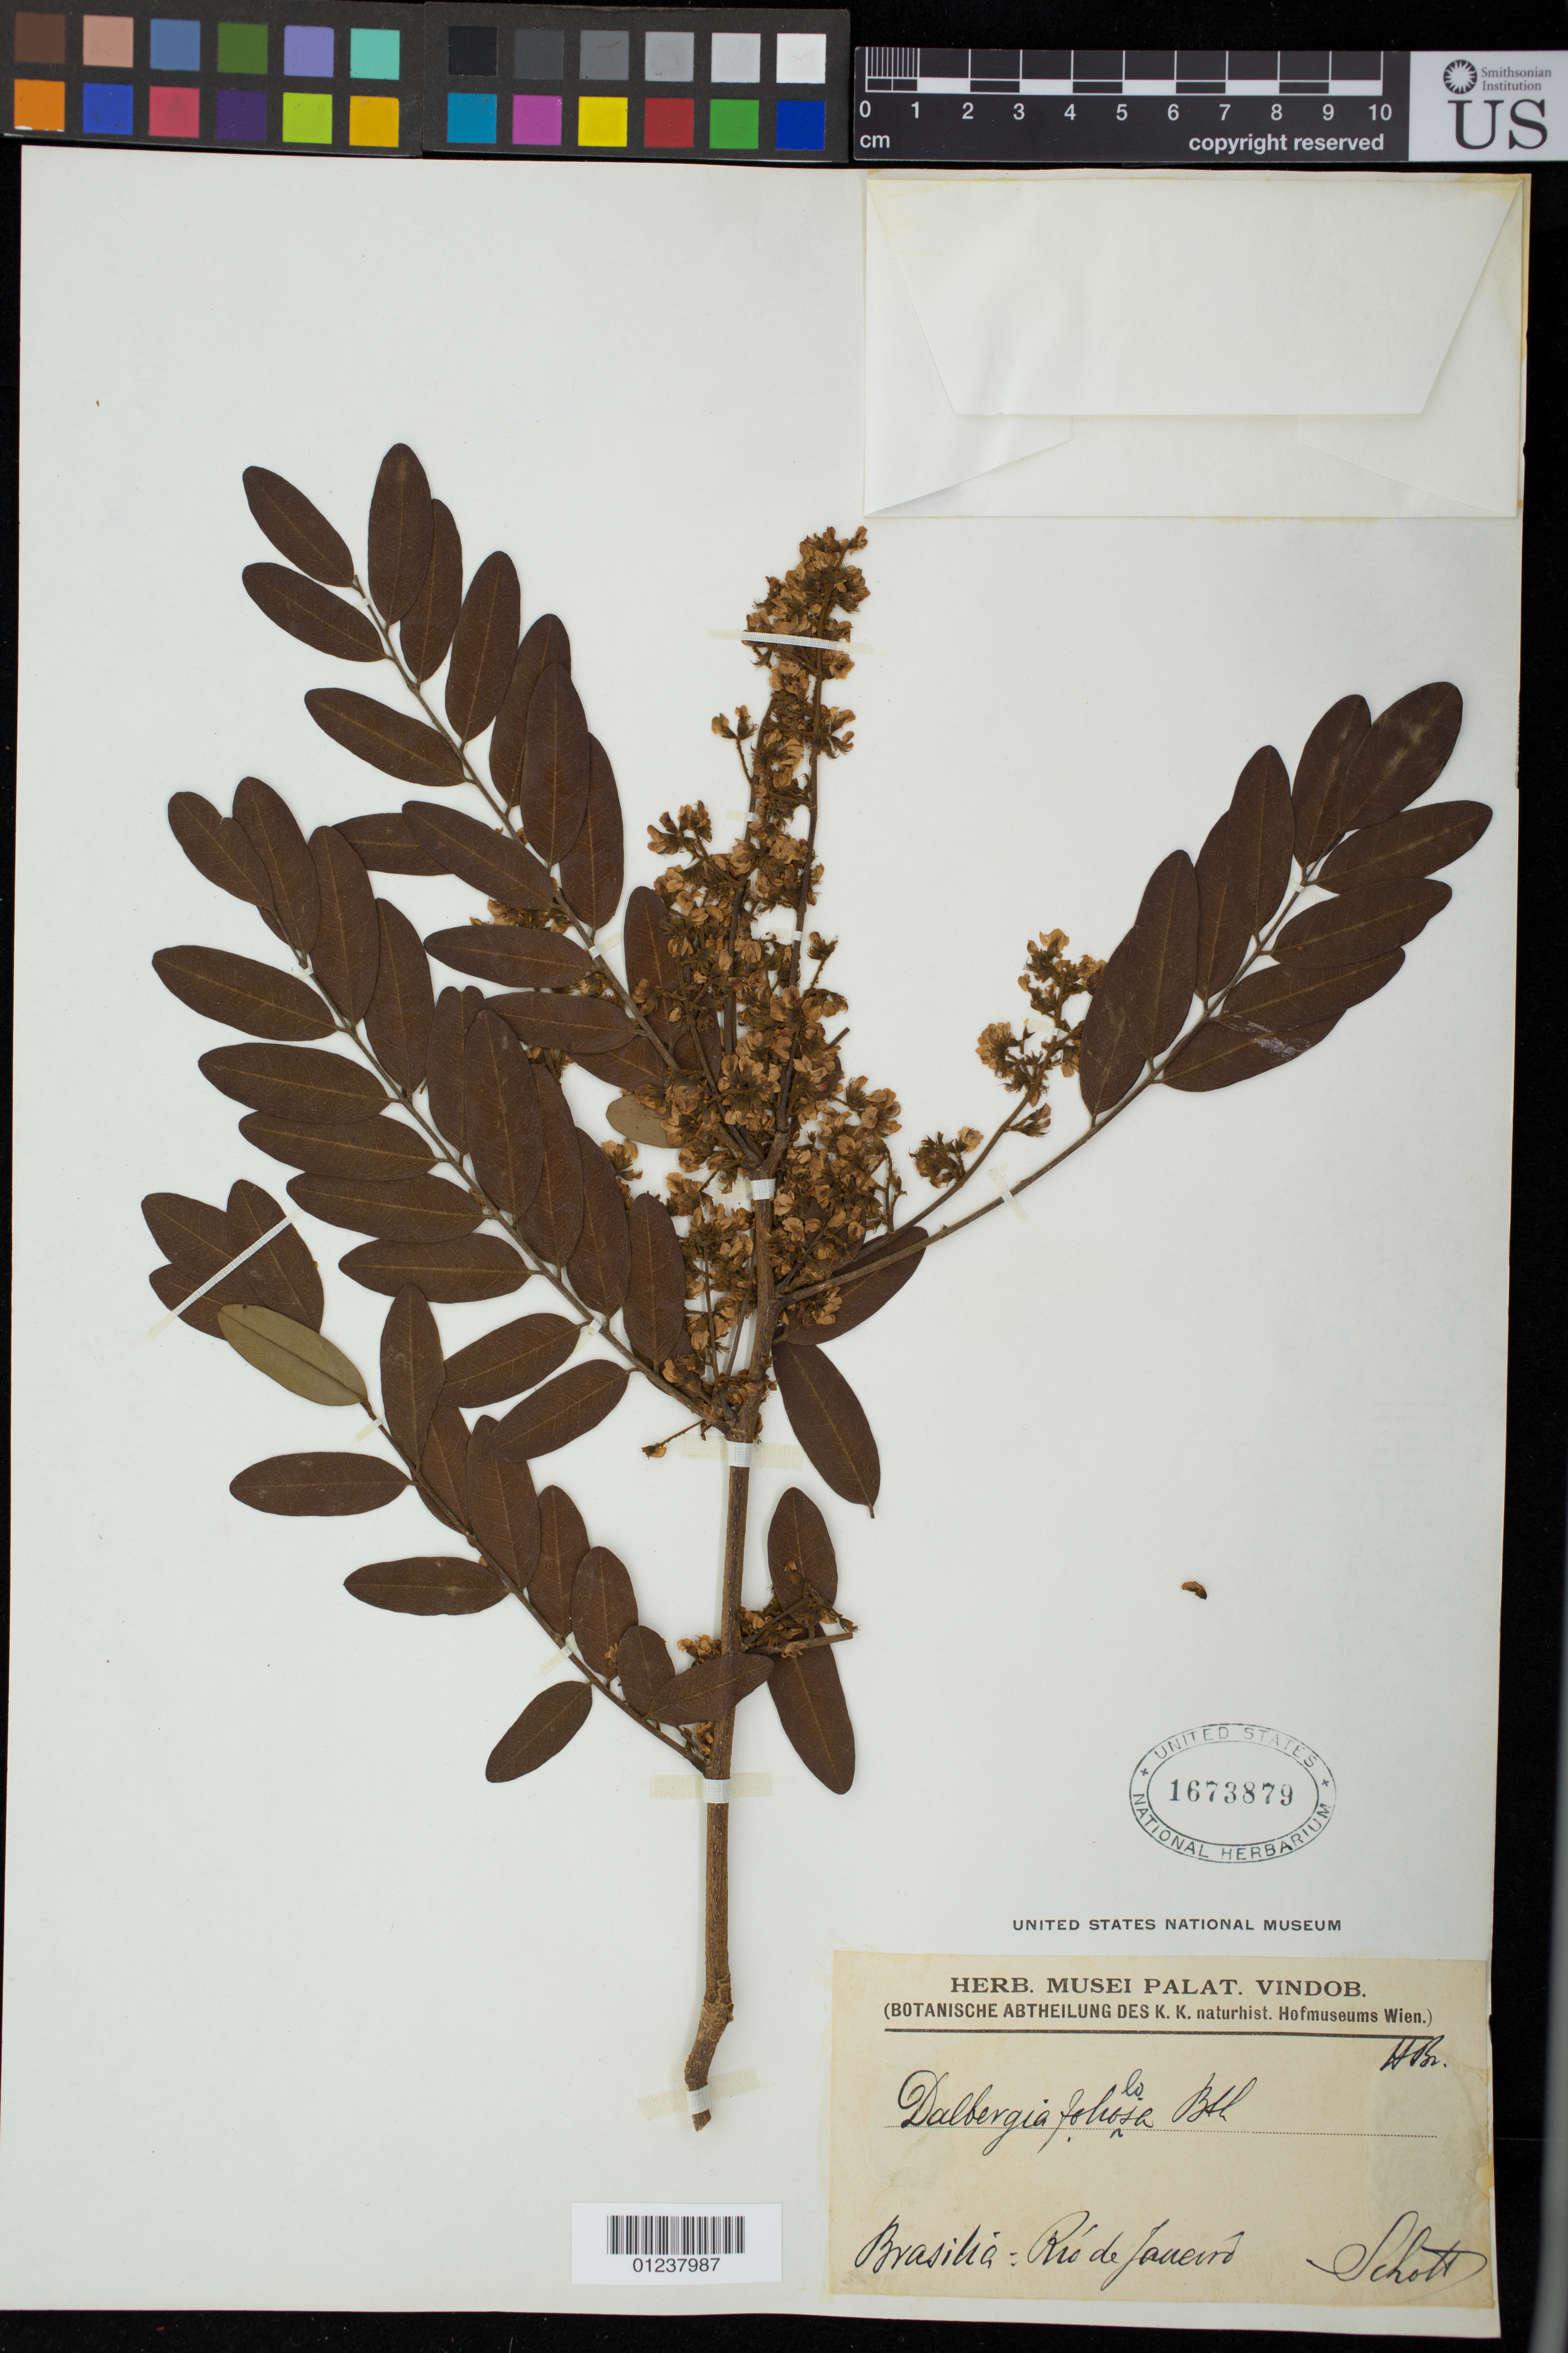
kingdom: Plantae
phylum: Tracheophyta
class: Magnoliopsida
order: Fabales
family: Fabaceae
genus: Dalbergia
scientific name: Dalbergia foliosa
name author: (Benth.) A.M. Carvalho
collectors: Schott, --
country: Brazil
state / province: Rio de Janeiro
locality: Brasilia: Rio de Janero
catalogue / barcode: US 1673879